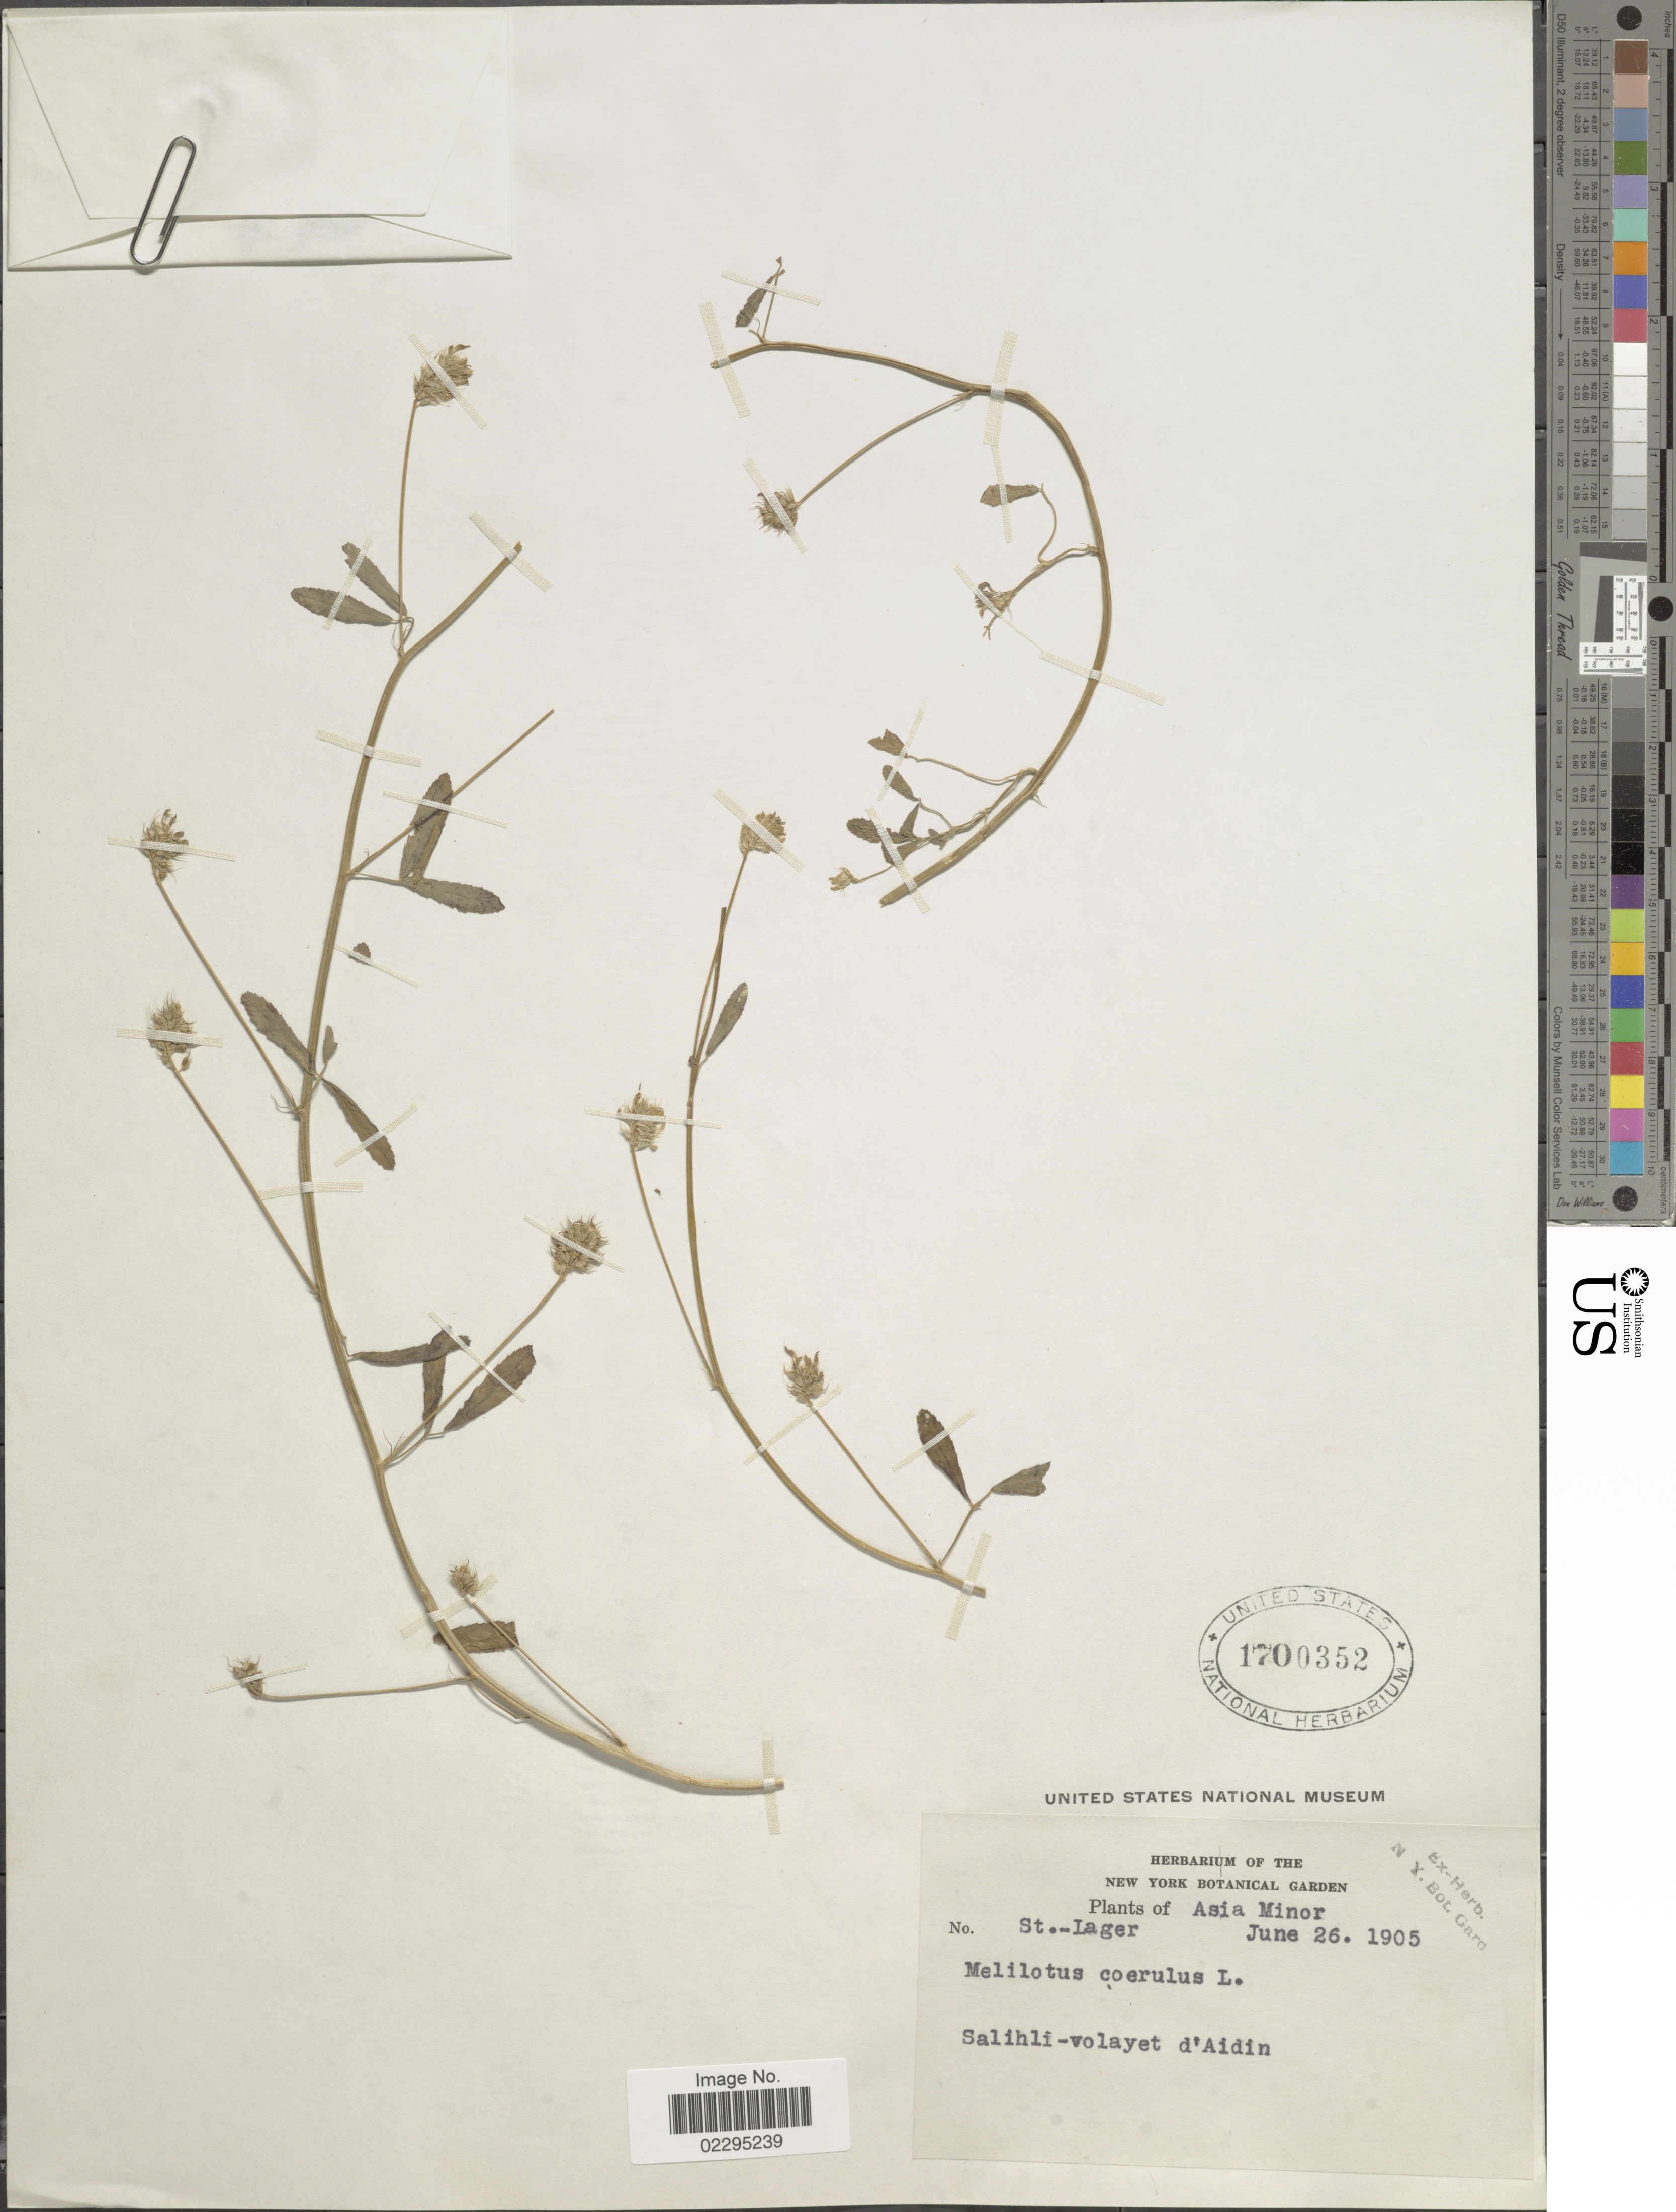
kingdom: Plantae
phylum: Tracheophyta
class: Magnoliopsida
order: Fabales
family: Fabaceae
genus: Melilotus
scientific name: Melilotus coeruleus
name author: Desr.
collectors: -. St. Lager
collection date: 1905-06-26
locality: Asia Minor, Salihli-volayet d'Aidin.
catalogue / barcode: US 1700352